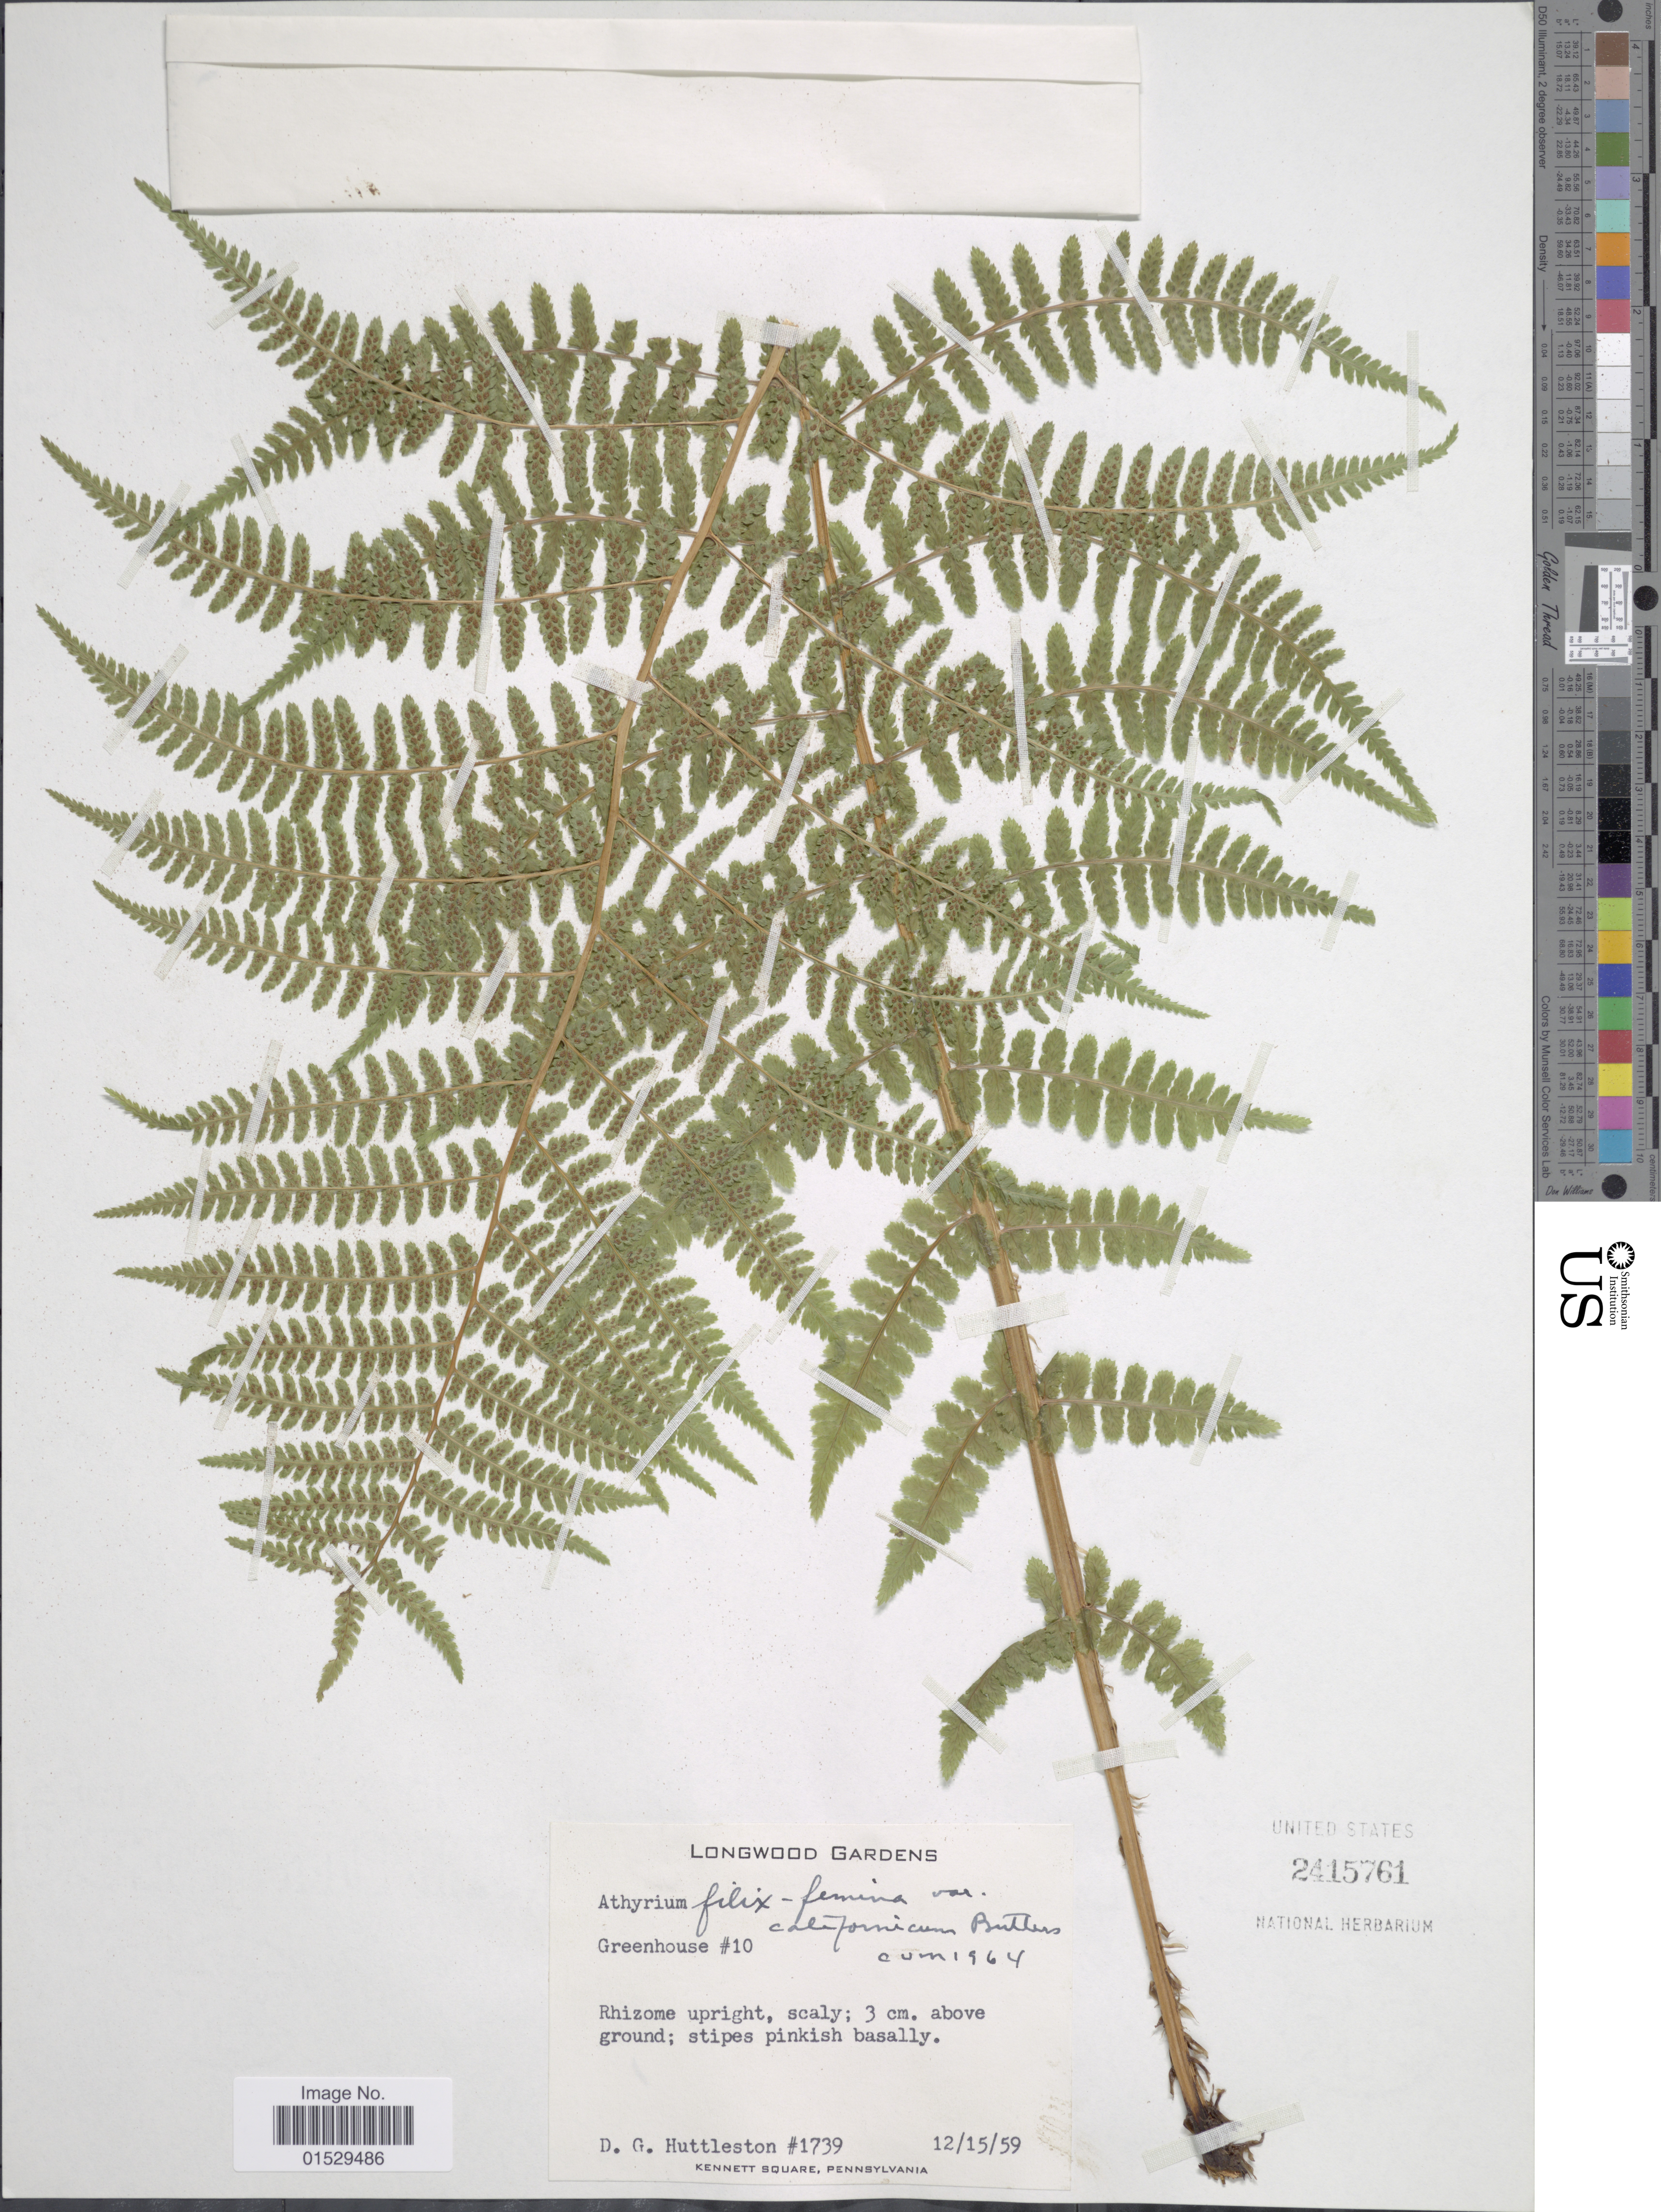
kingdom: Plantae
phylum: Tracheophyta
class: Polypodiopsida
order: Polypodiales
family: Athyriaceae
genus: Athyrium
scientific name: Athyrium filix-femina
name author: (L.) Roth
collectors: D. G. Huttleston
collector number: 1739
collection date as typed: Transcribed d/m/y: 15/12/59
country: United States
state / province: Pennsylvania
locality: Longwood Gardens, Greenhouse #10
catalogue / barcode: US 2415761